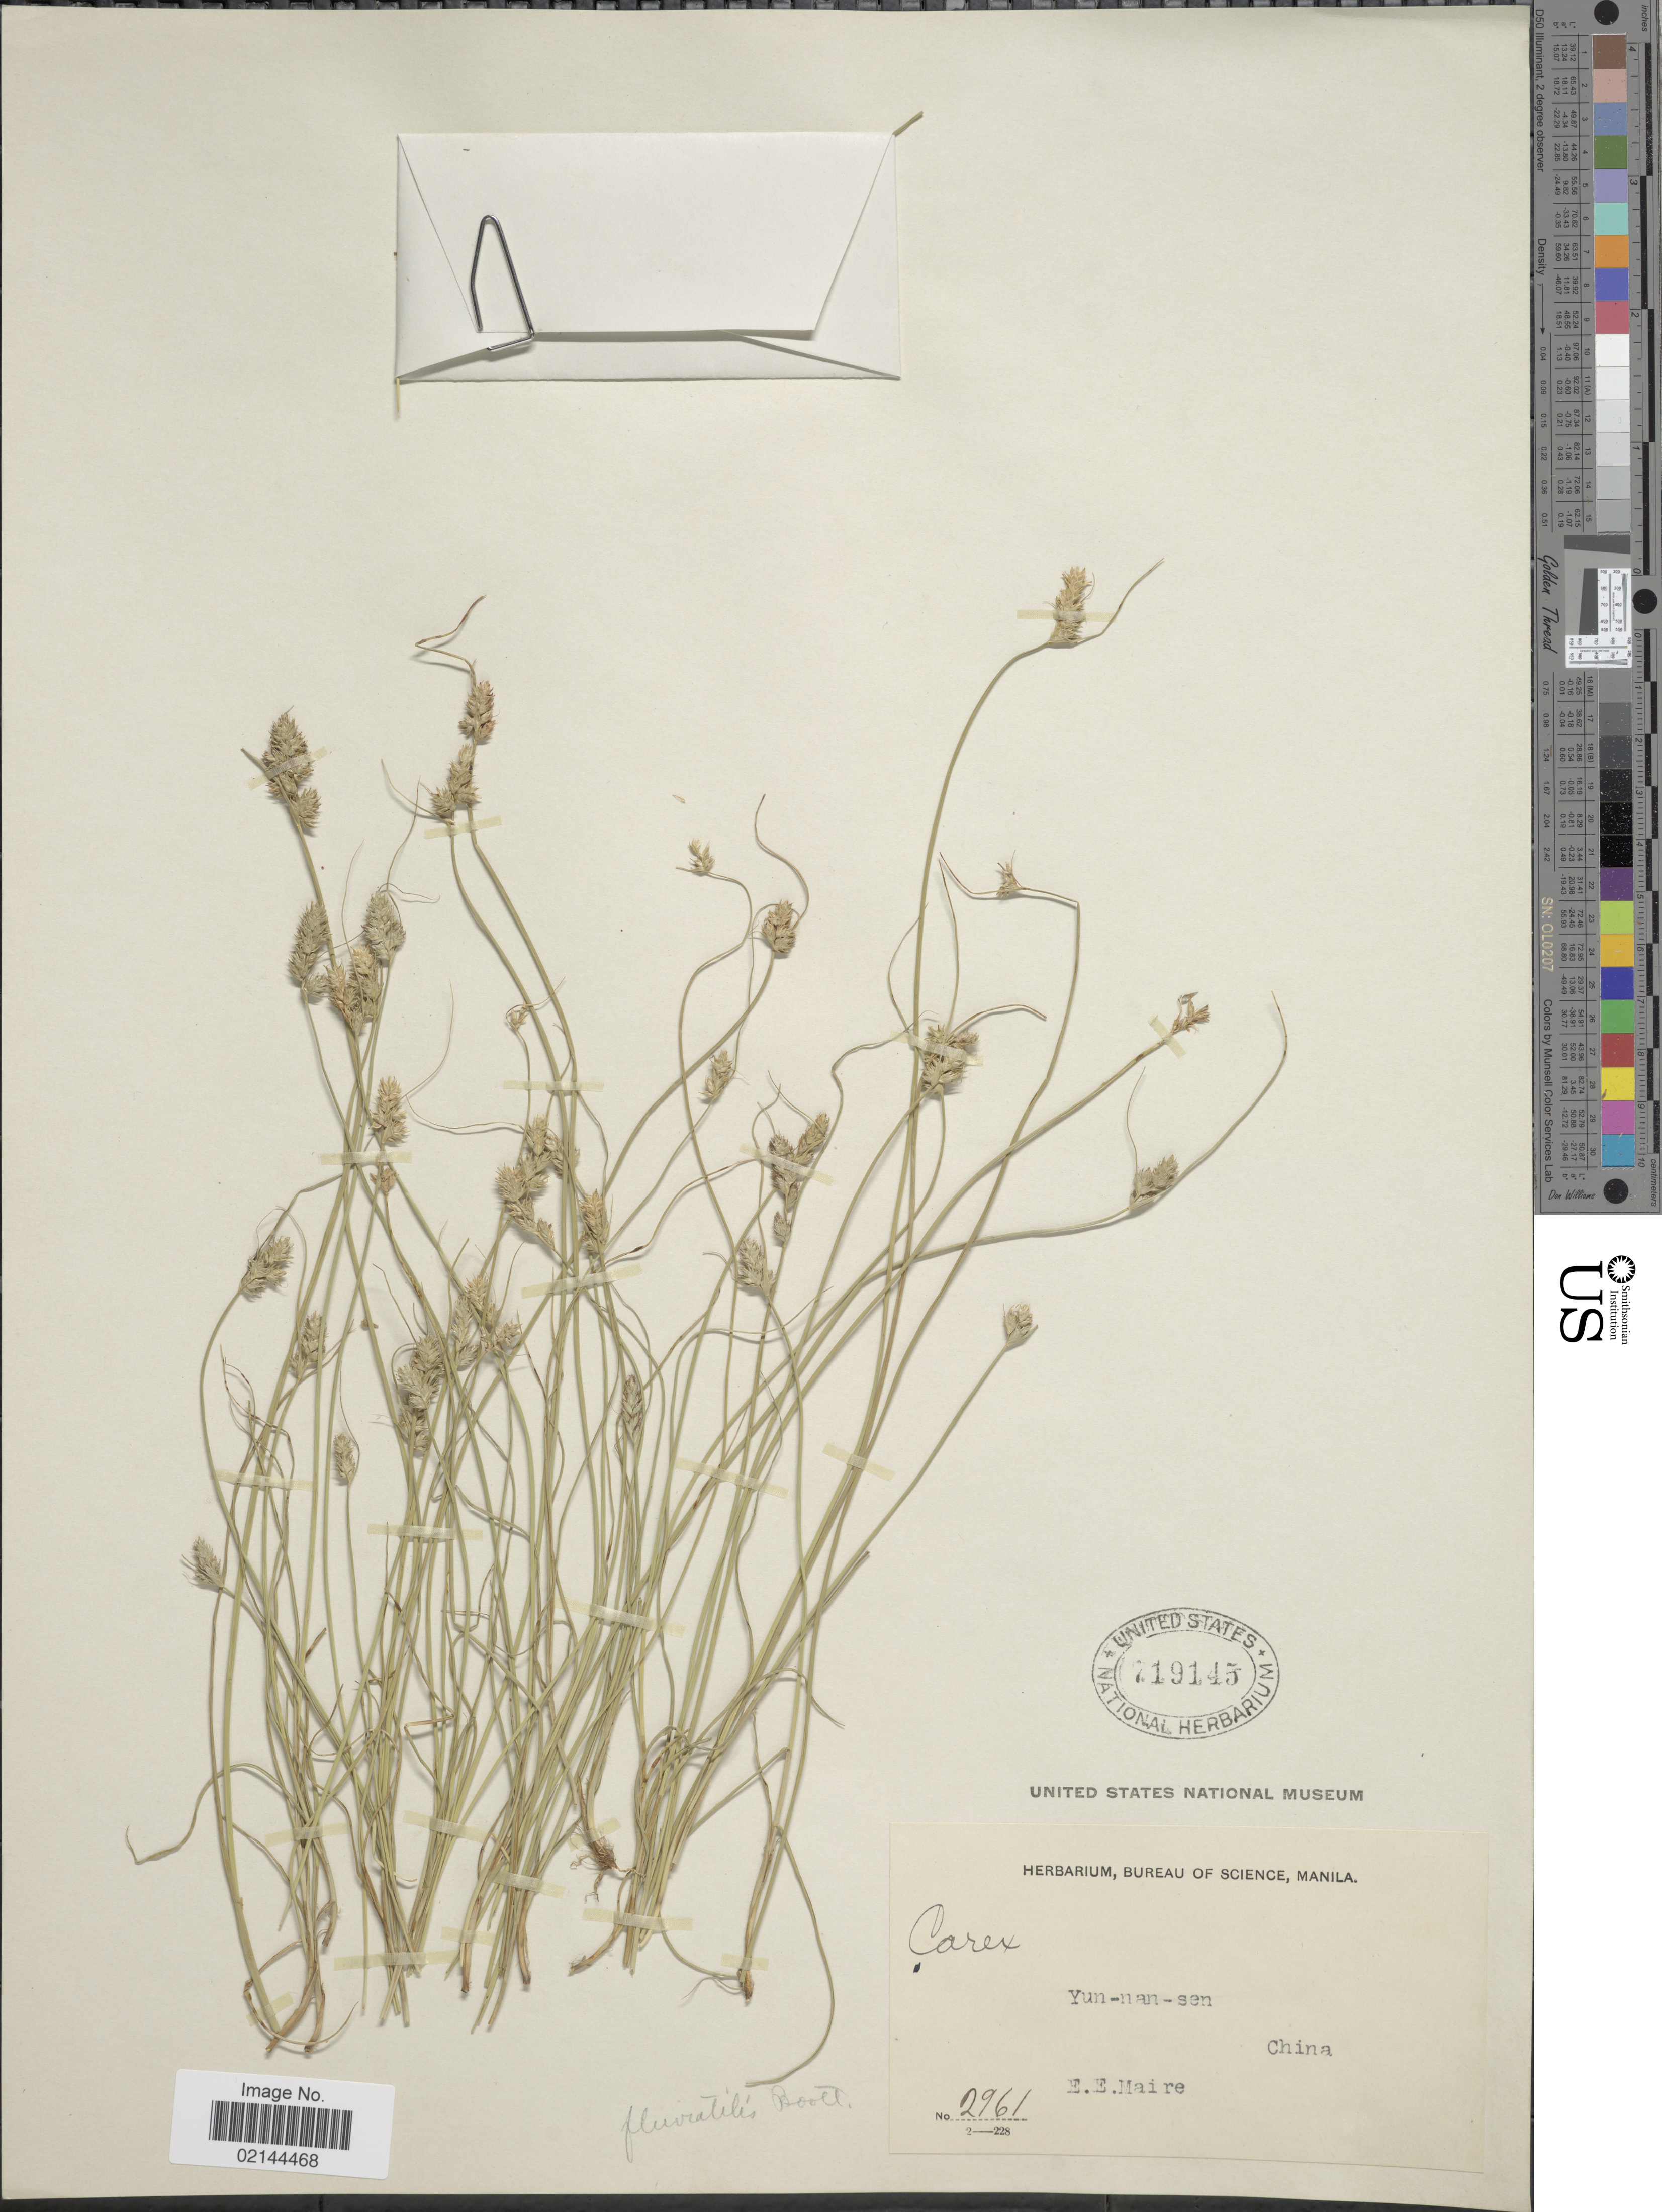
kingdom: Plantae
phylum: Tracheophyta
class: Liliopsida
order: Poales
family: Cyperaceae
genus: Carex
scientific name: Carex fluviatilis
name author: Boott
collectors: E. E. Maire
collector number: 2961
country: China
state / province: Yunnan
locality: Yun-nan-sen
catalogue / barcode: US 719145